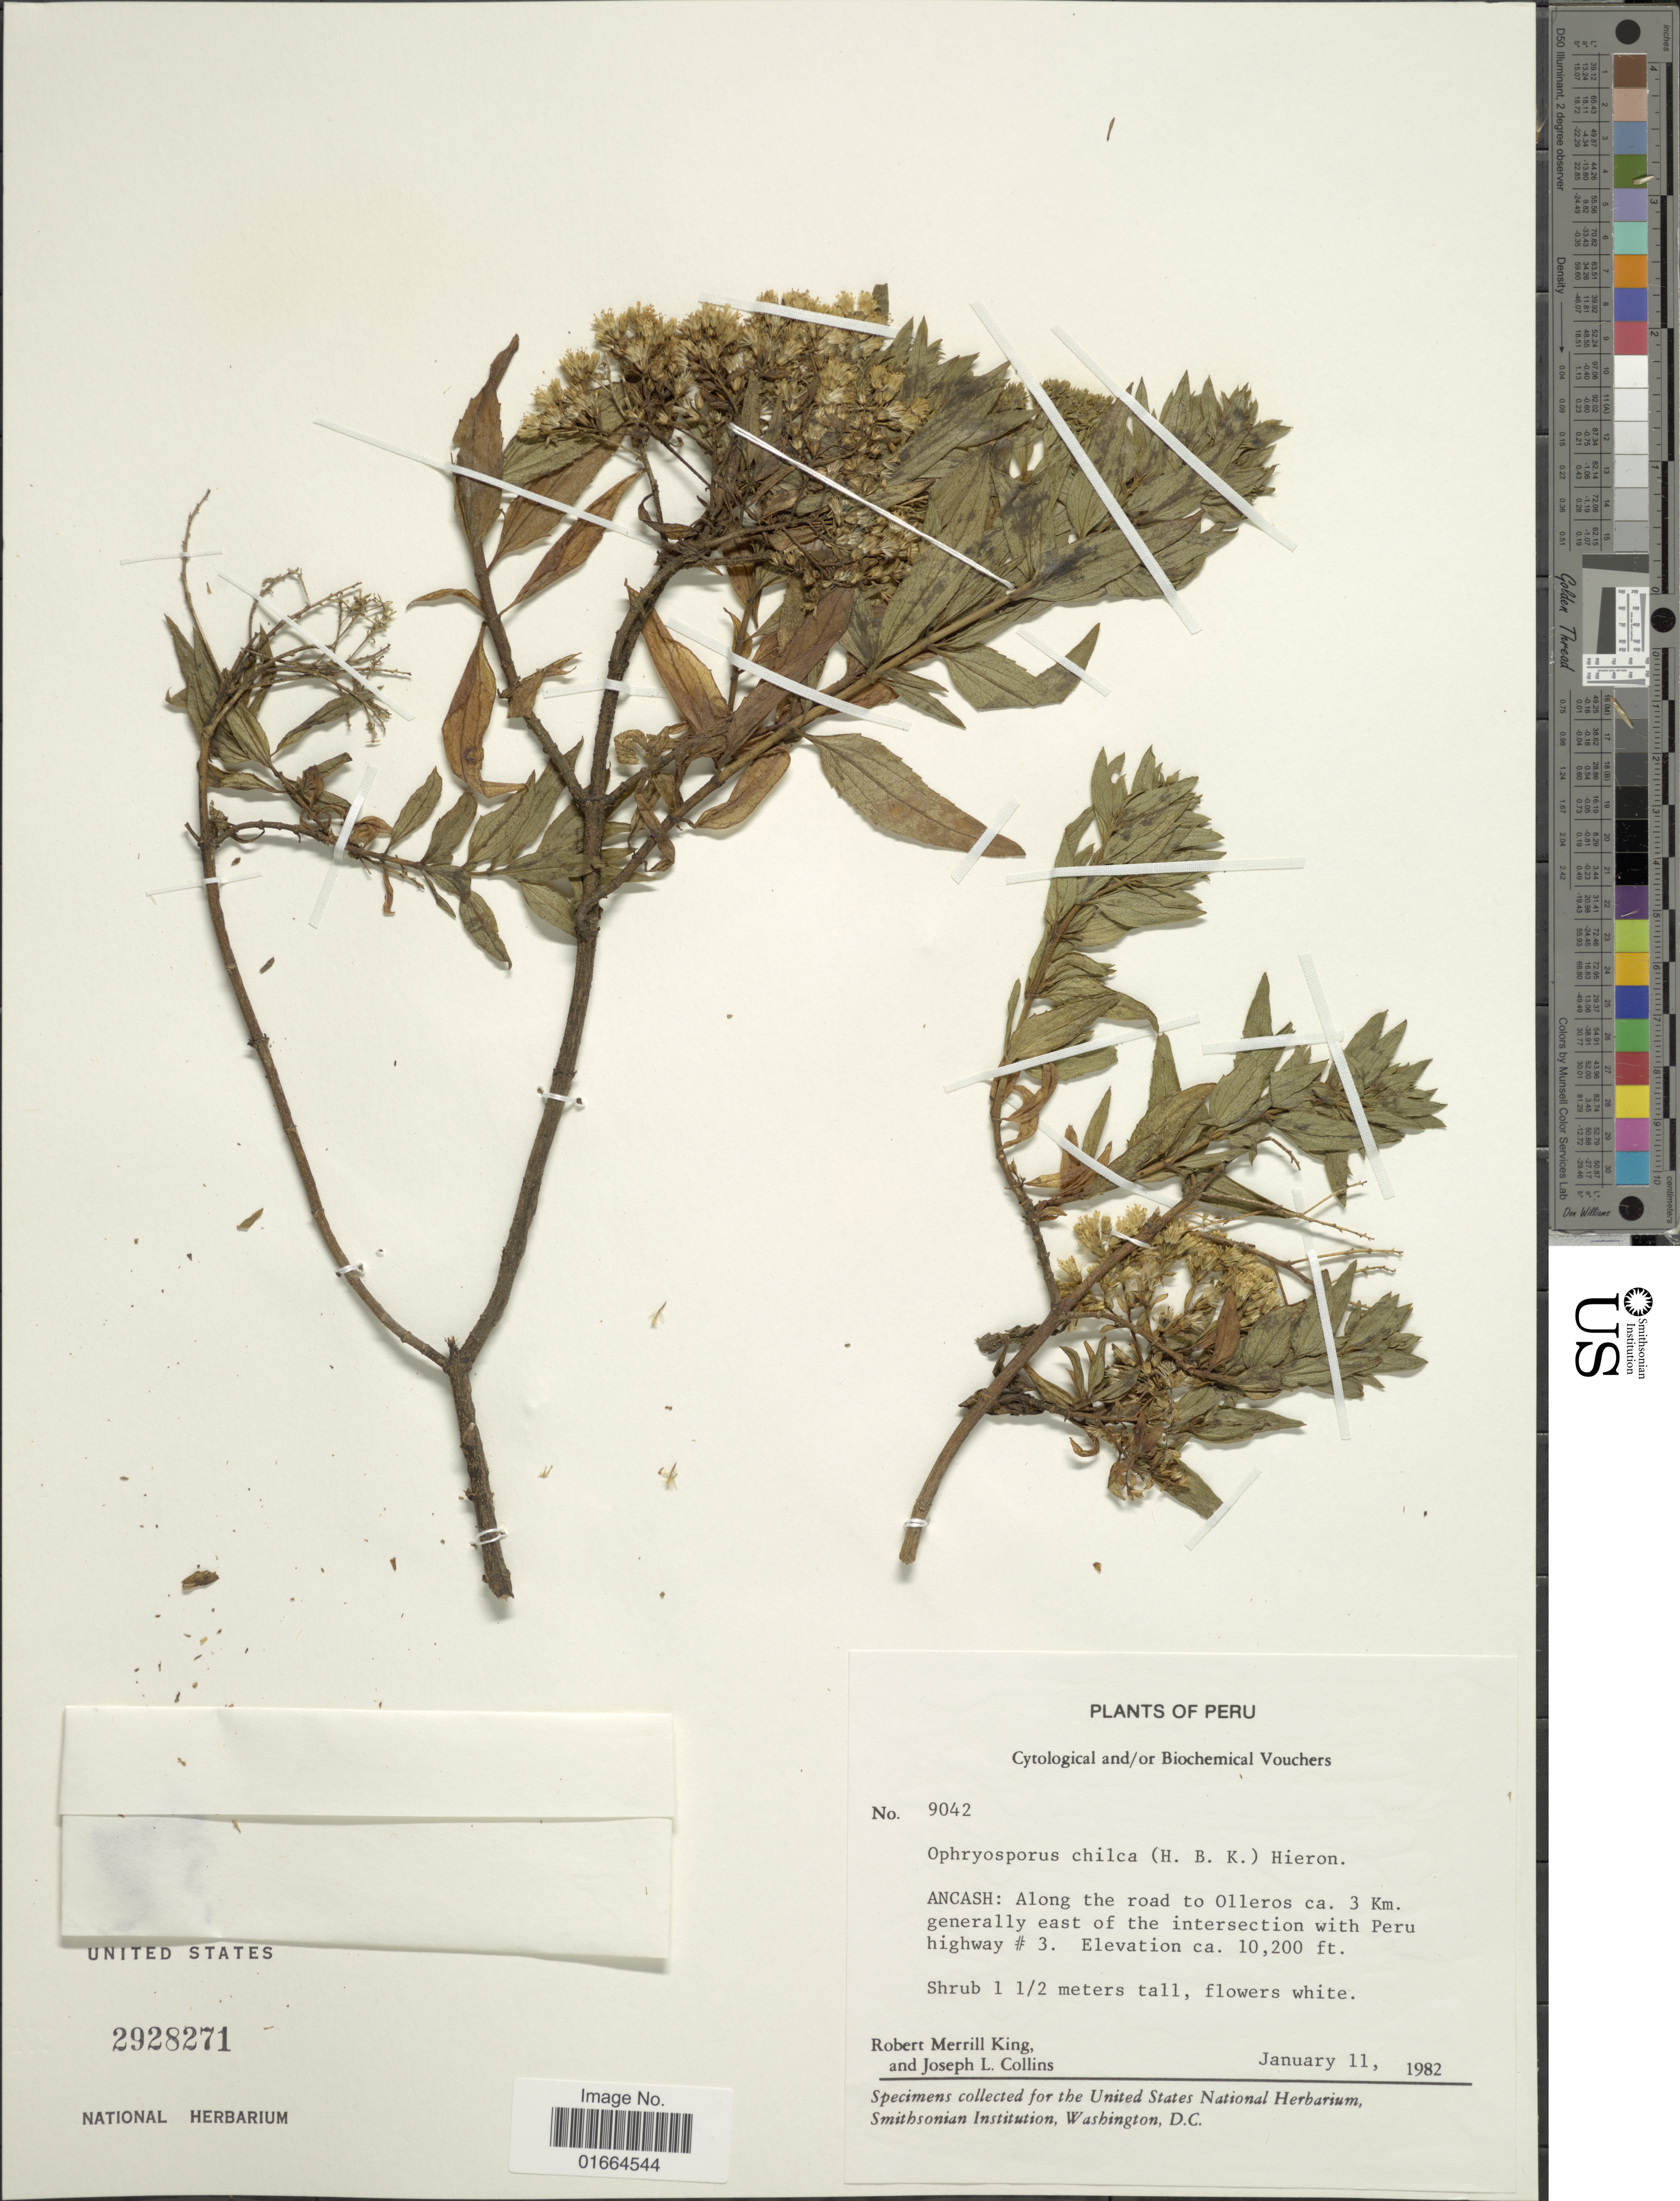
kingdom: Plantae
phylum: Tracheophyta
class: Magnoliopsida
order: Asterales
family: Asteraceae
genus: Ophryosporus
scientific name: Ophryosporus chilca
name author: (Kunth) Hieron.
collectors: R. M. King & J. L. Collins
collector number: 9042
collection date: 1982-01-11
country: Peru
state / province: Ancash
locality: Ancash: Along the road to Olleros, 3 Km. generally east of the intersection with Peru Highway #3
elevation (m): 3109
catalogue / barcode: US 2928271